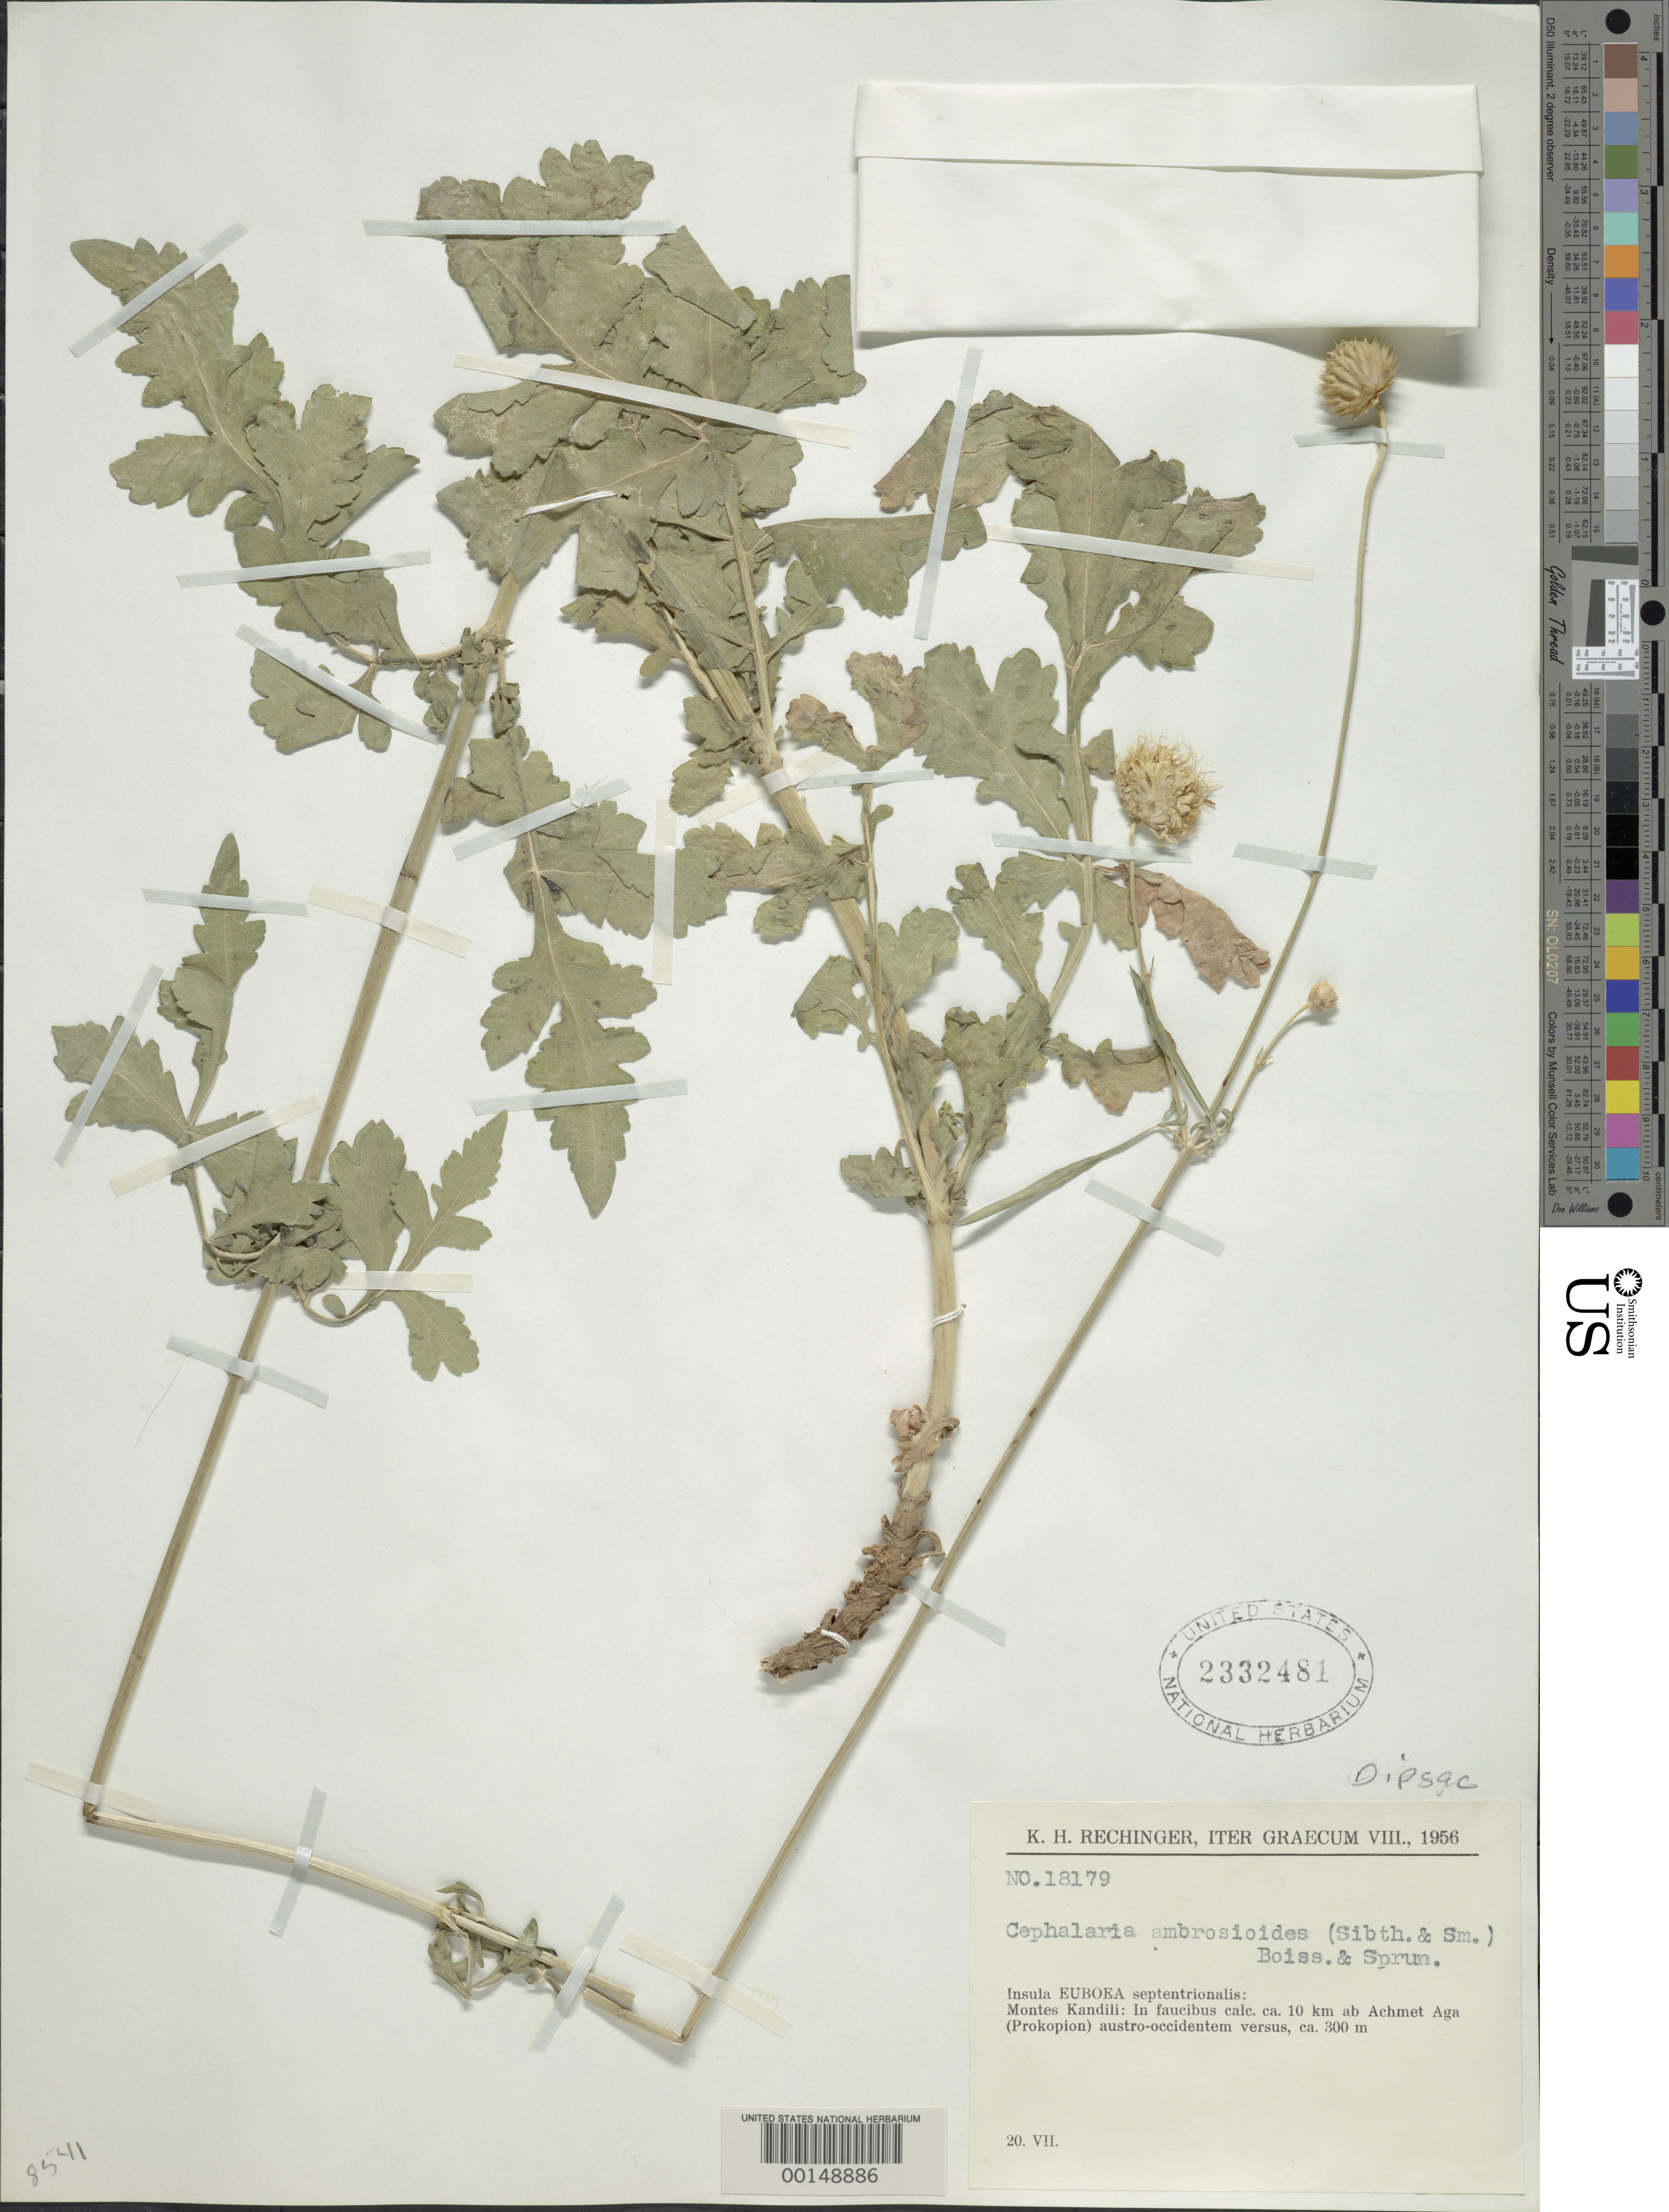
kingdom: Plantae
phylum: Tracheophyta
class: Magnoliopsida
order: Dipsacales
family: Caprifoliaceae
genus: Cephalaria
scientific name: Cephalaria ambrosioides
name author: (Sibth. & Small) Boiss. & Sprun.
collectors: K. H. Rechinger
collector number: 18179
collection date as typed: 1956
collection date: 1956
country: Greece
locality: Euboea, Montes Kandili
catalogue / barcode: US 2332481